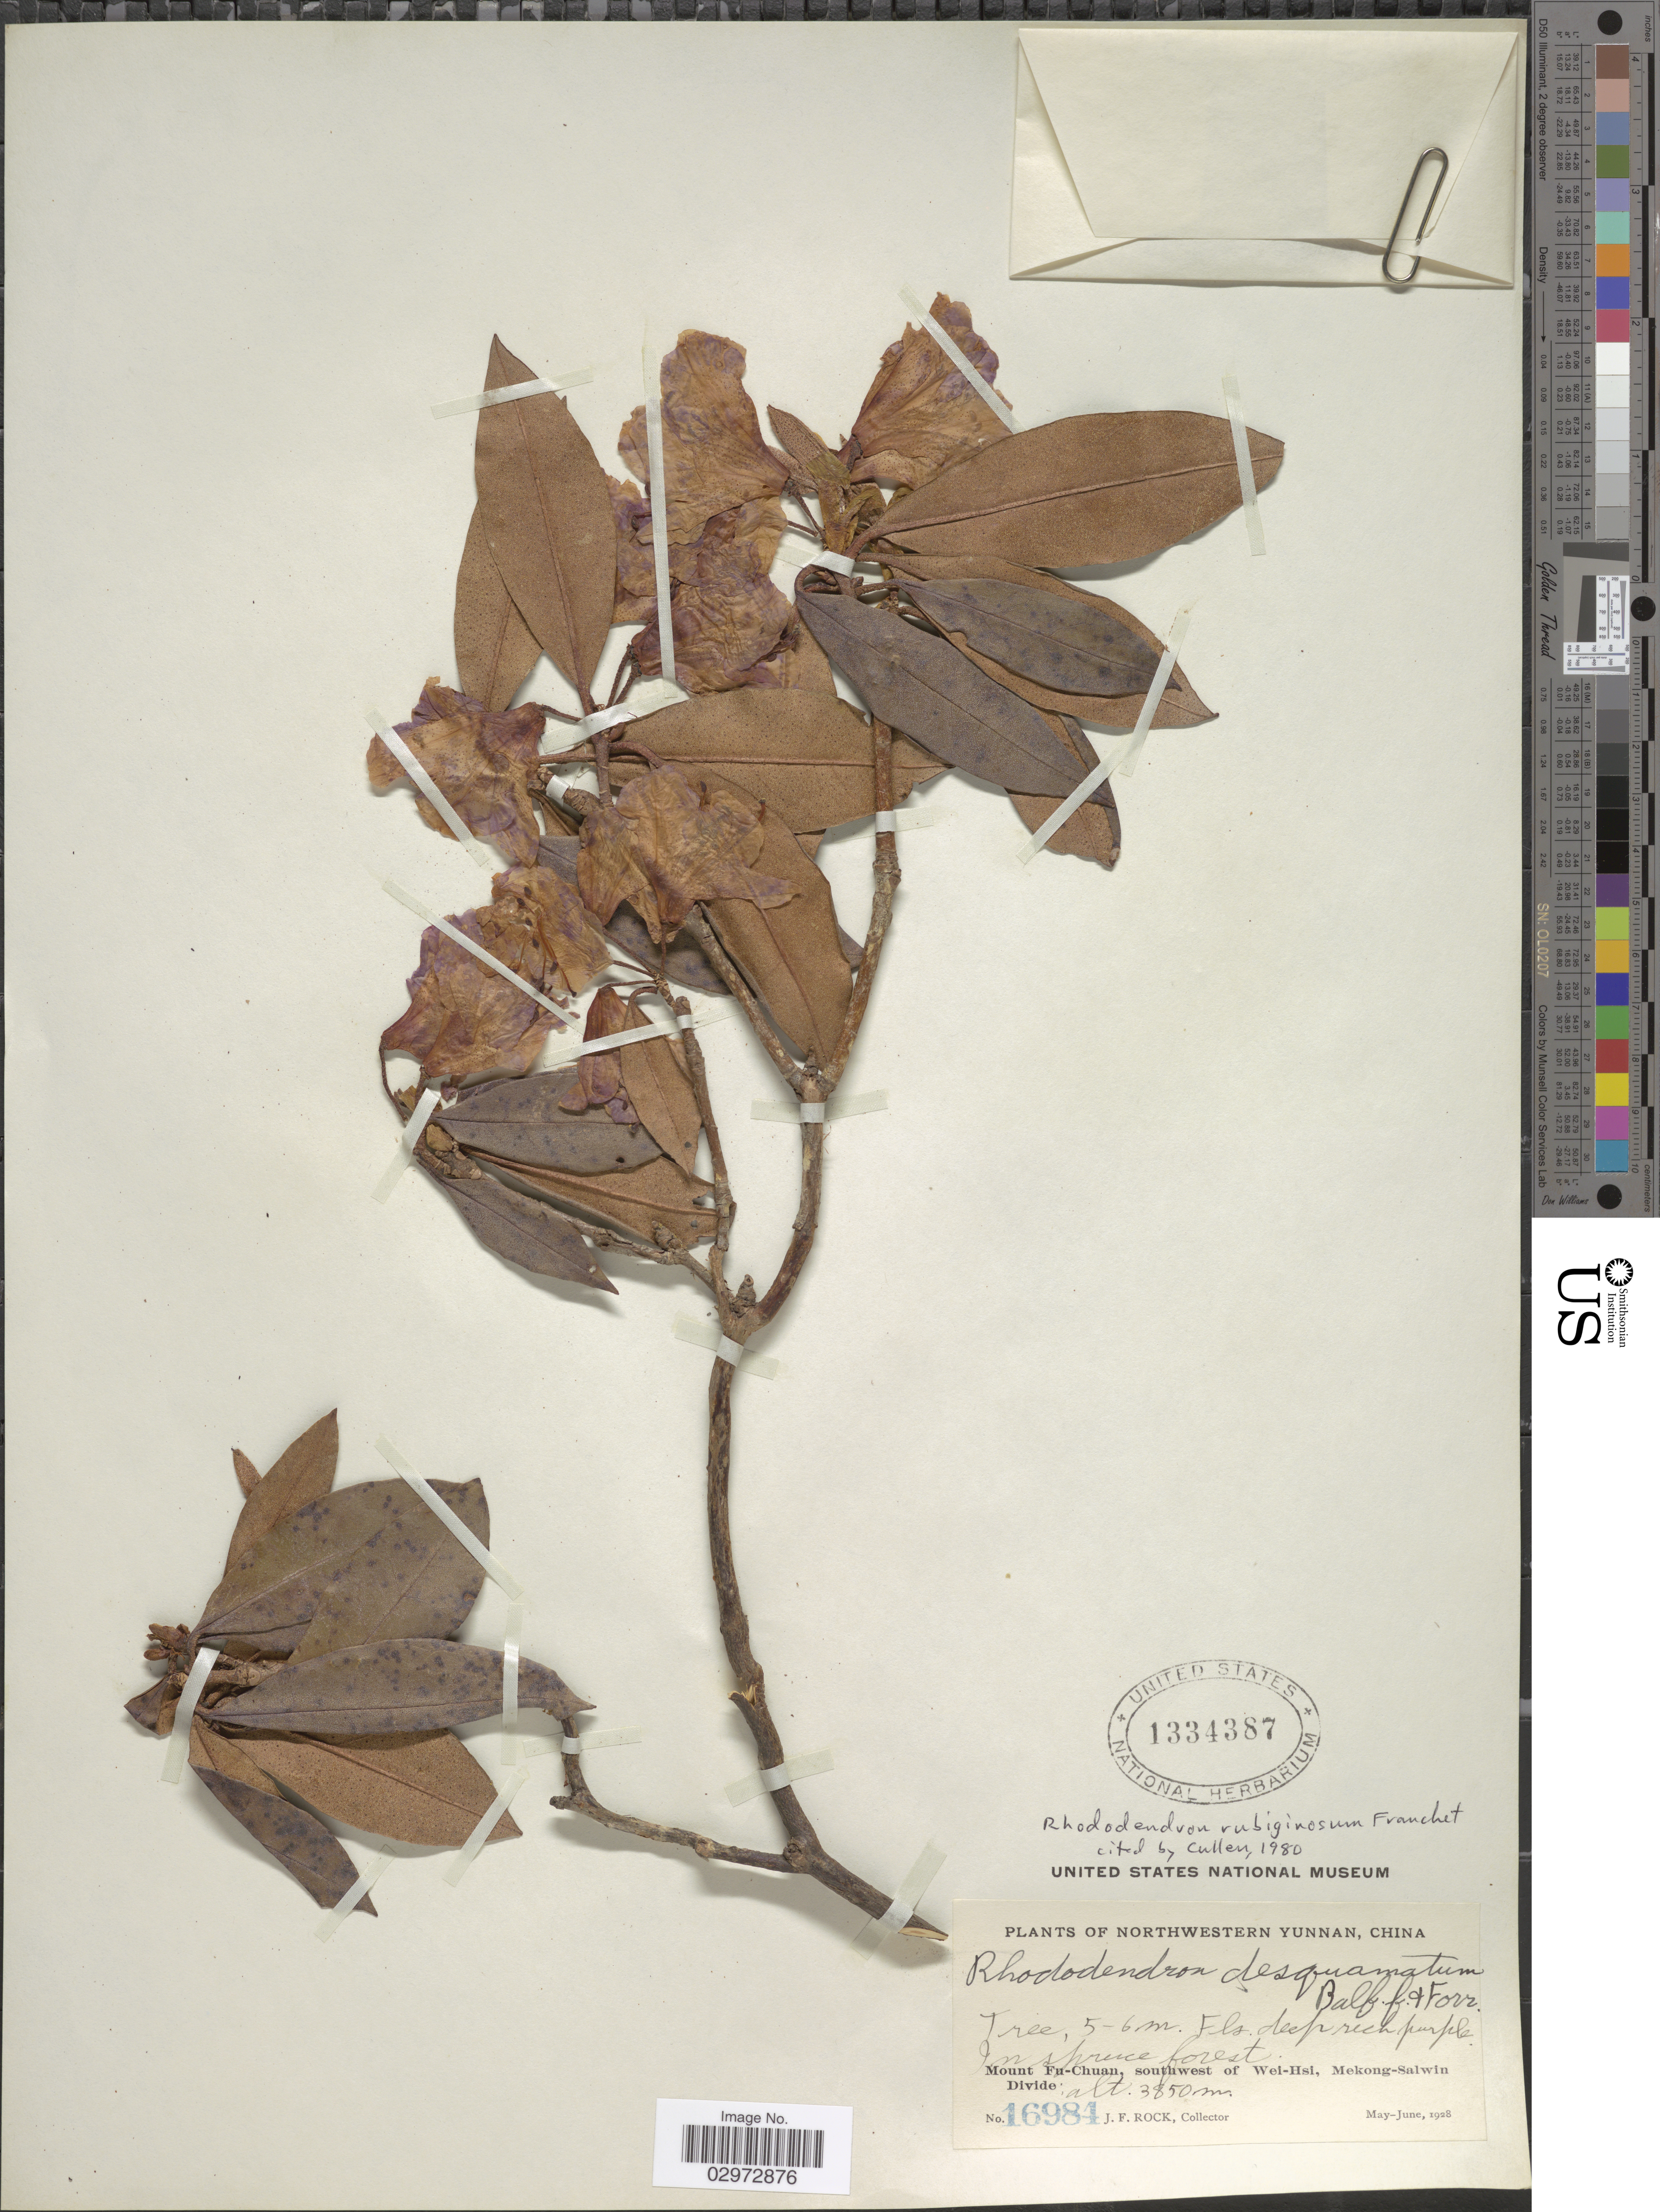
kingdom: Plantae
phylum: Tracheophyta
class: Magnoliopsida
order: Ericales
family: Ericaceae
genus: Rhododendron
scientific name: Rhododendron rubiginosum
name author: Franch.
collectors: J. Rock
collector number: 16984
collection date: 1928-05/1928-06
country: China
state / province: Yunnan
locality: Northwestern Yunnan, Mount Fu-Chuan, southwest of Wei-Hsi, Mekong-Salwin Divide.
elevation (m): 3850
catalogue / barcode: US 1334387